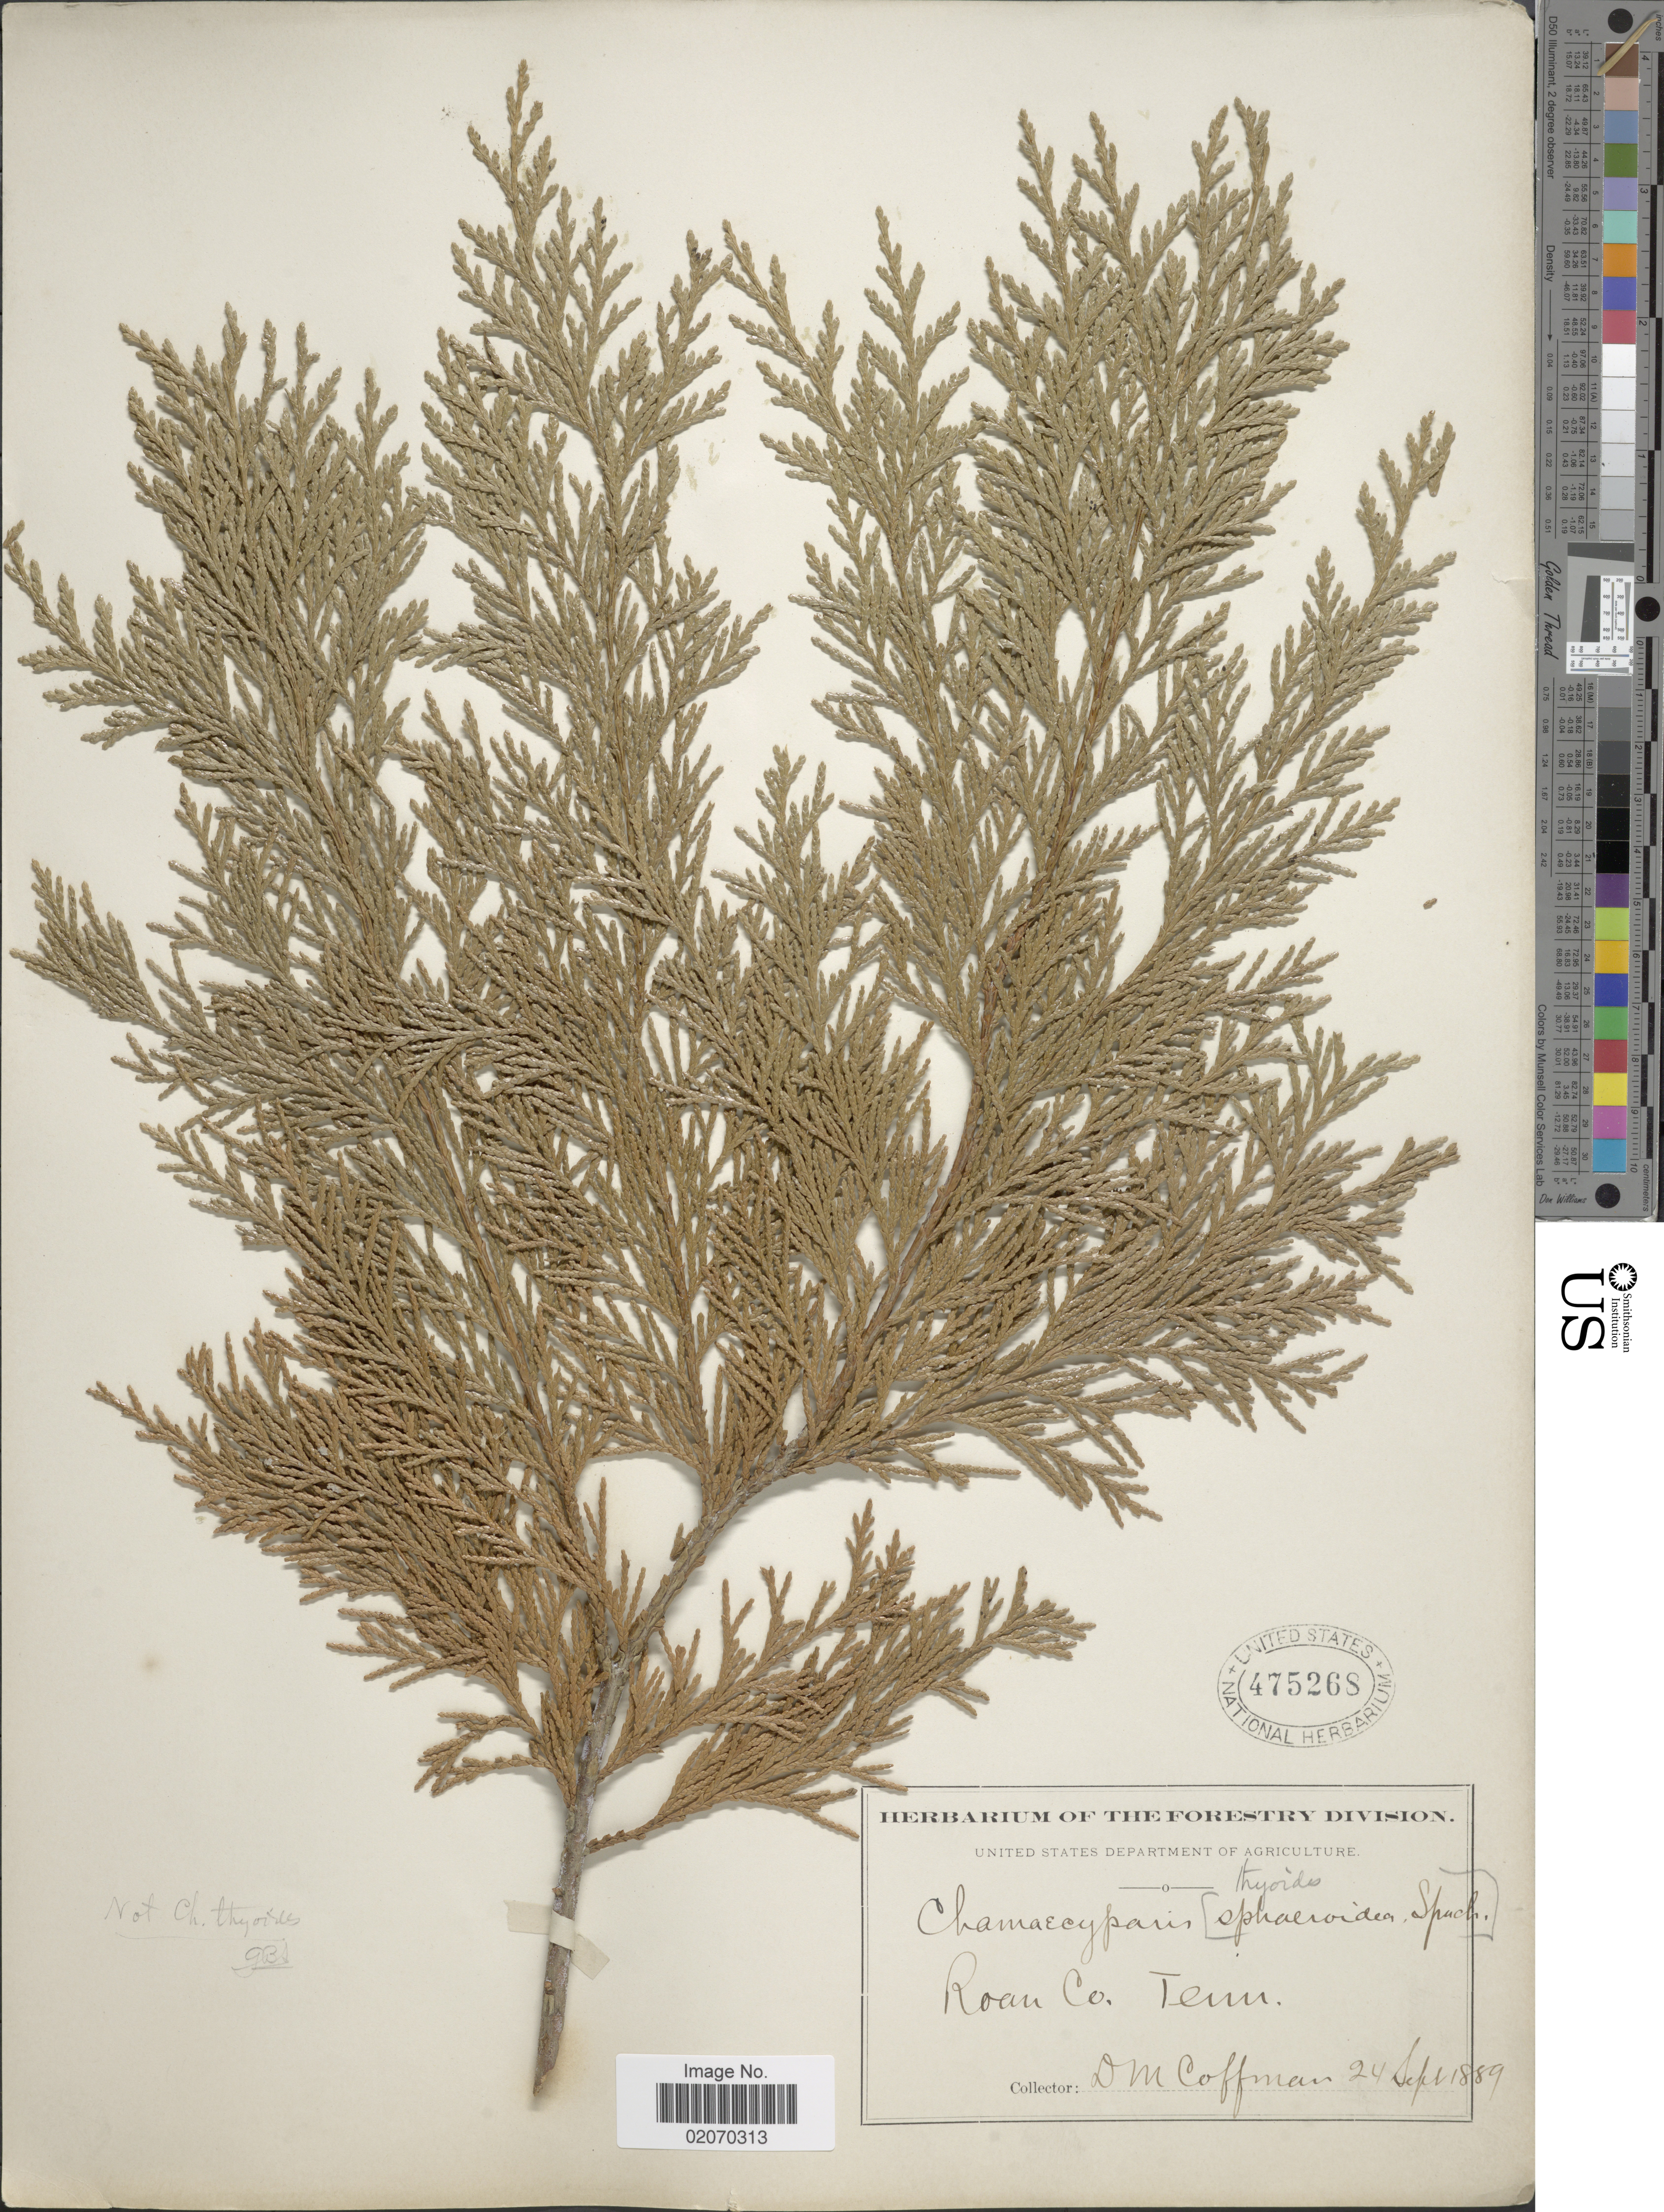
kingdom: Plantae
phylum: Tracheophyta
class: Pinopsida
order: Pinales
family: Cupressaceae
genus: Chamaecyparis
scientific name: Chamaecyparis thyoides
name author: (L.) Britton, Stearns & Poggenb.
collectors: D. M. Coffman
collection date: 1889-09-24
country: United States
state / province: Tennessee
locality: Roan Co.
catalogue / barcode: US 475268